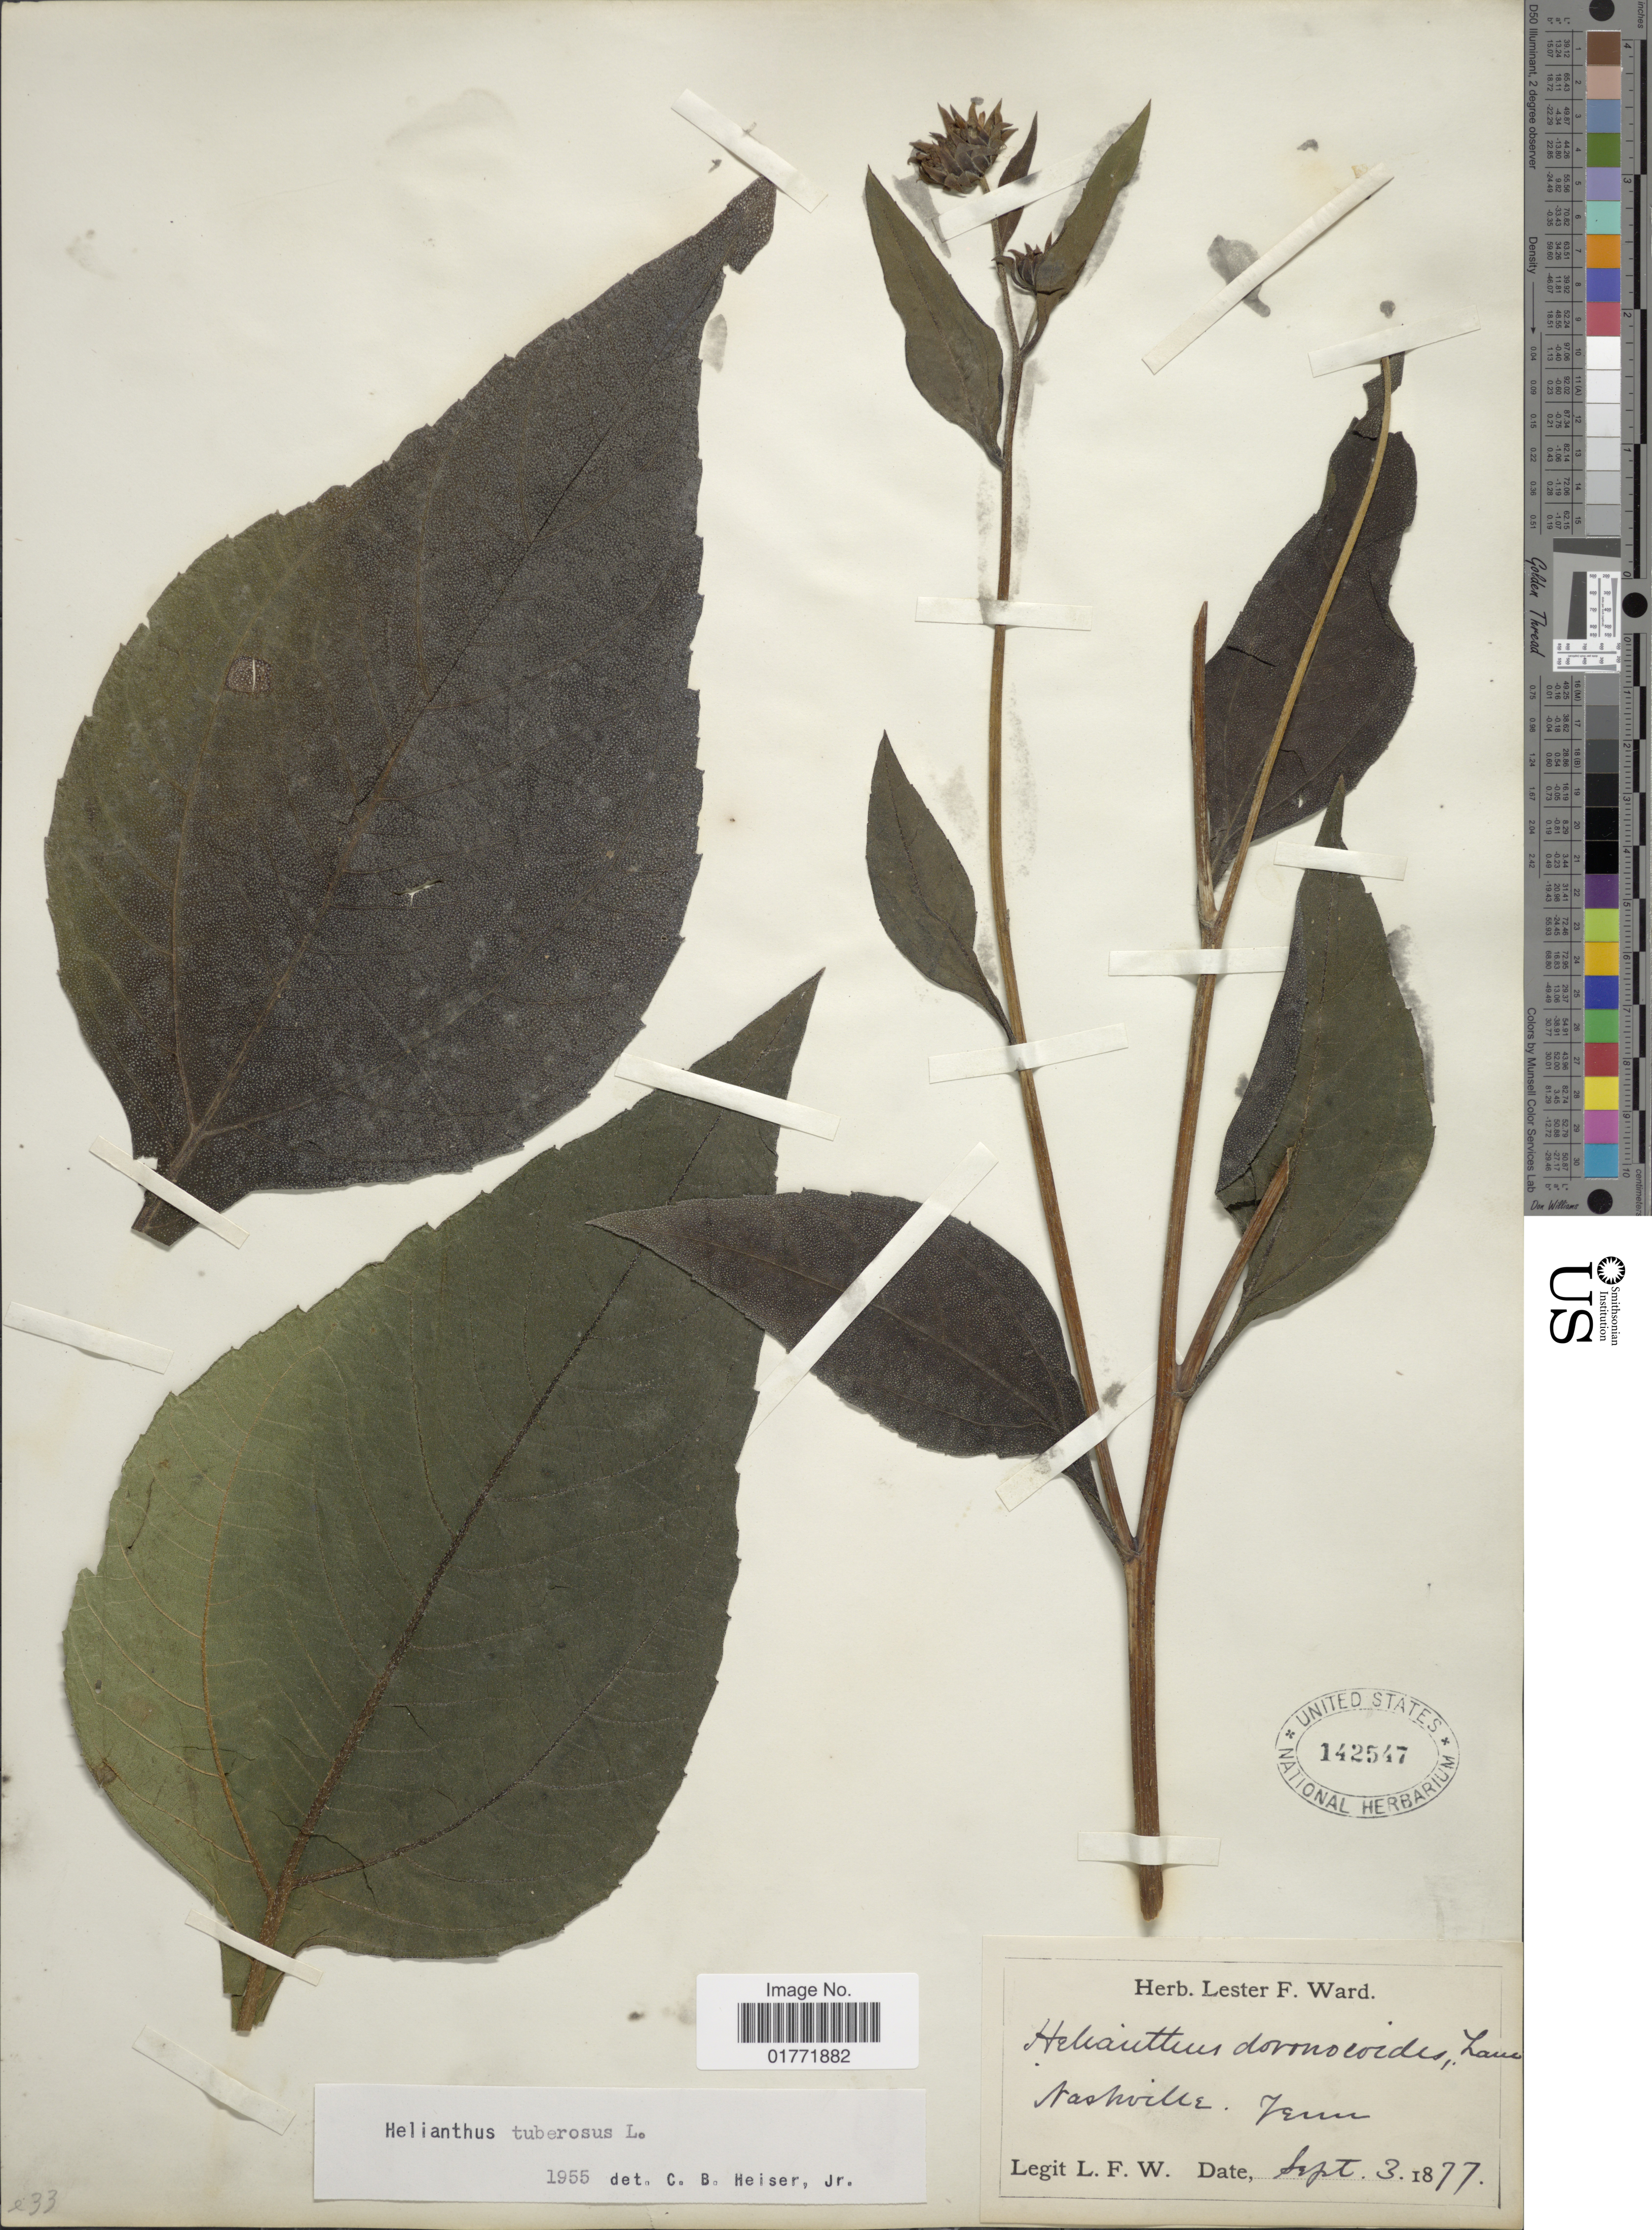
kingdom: Plantae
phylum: Tracheophyta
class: Magnoliopsida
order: Asterales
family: Asteraceae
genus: Helianthus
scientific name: Helianthus tuberosus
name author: L.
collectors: L. F. Ward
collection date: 1877-09-03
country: United States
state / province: Tennessee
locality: Nashville. Tenn.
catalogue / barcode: US 142547